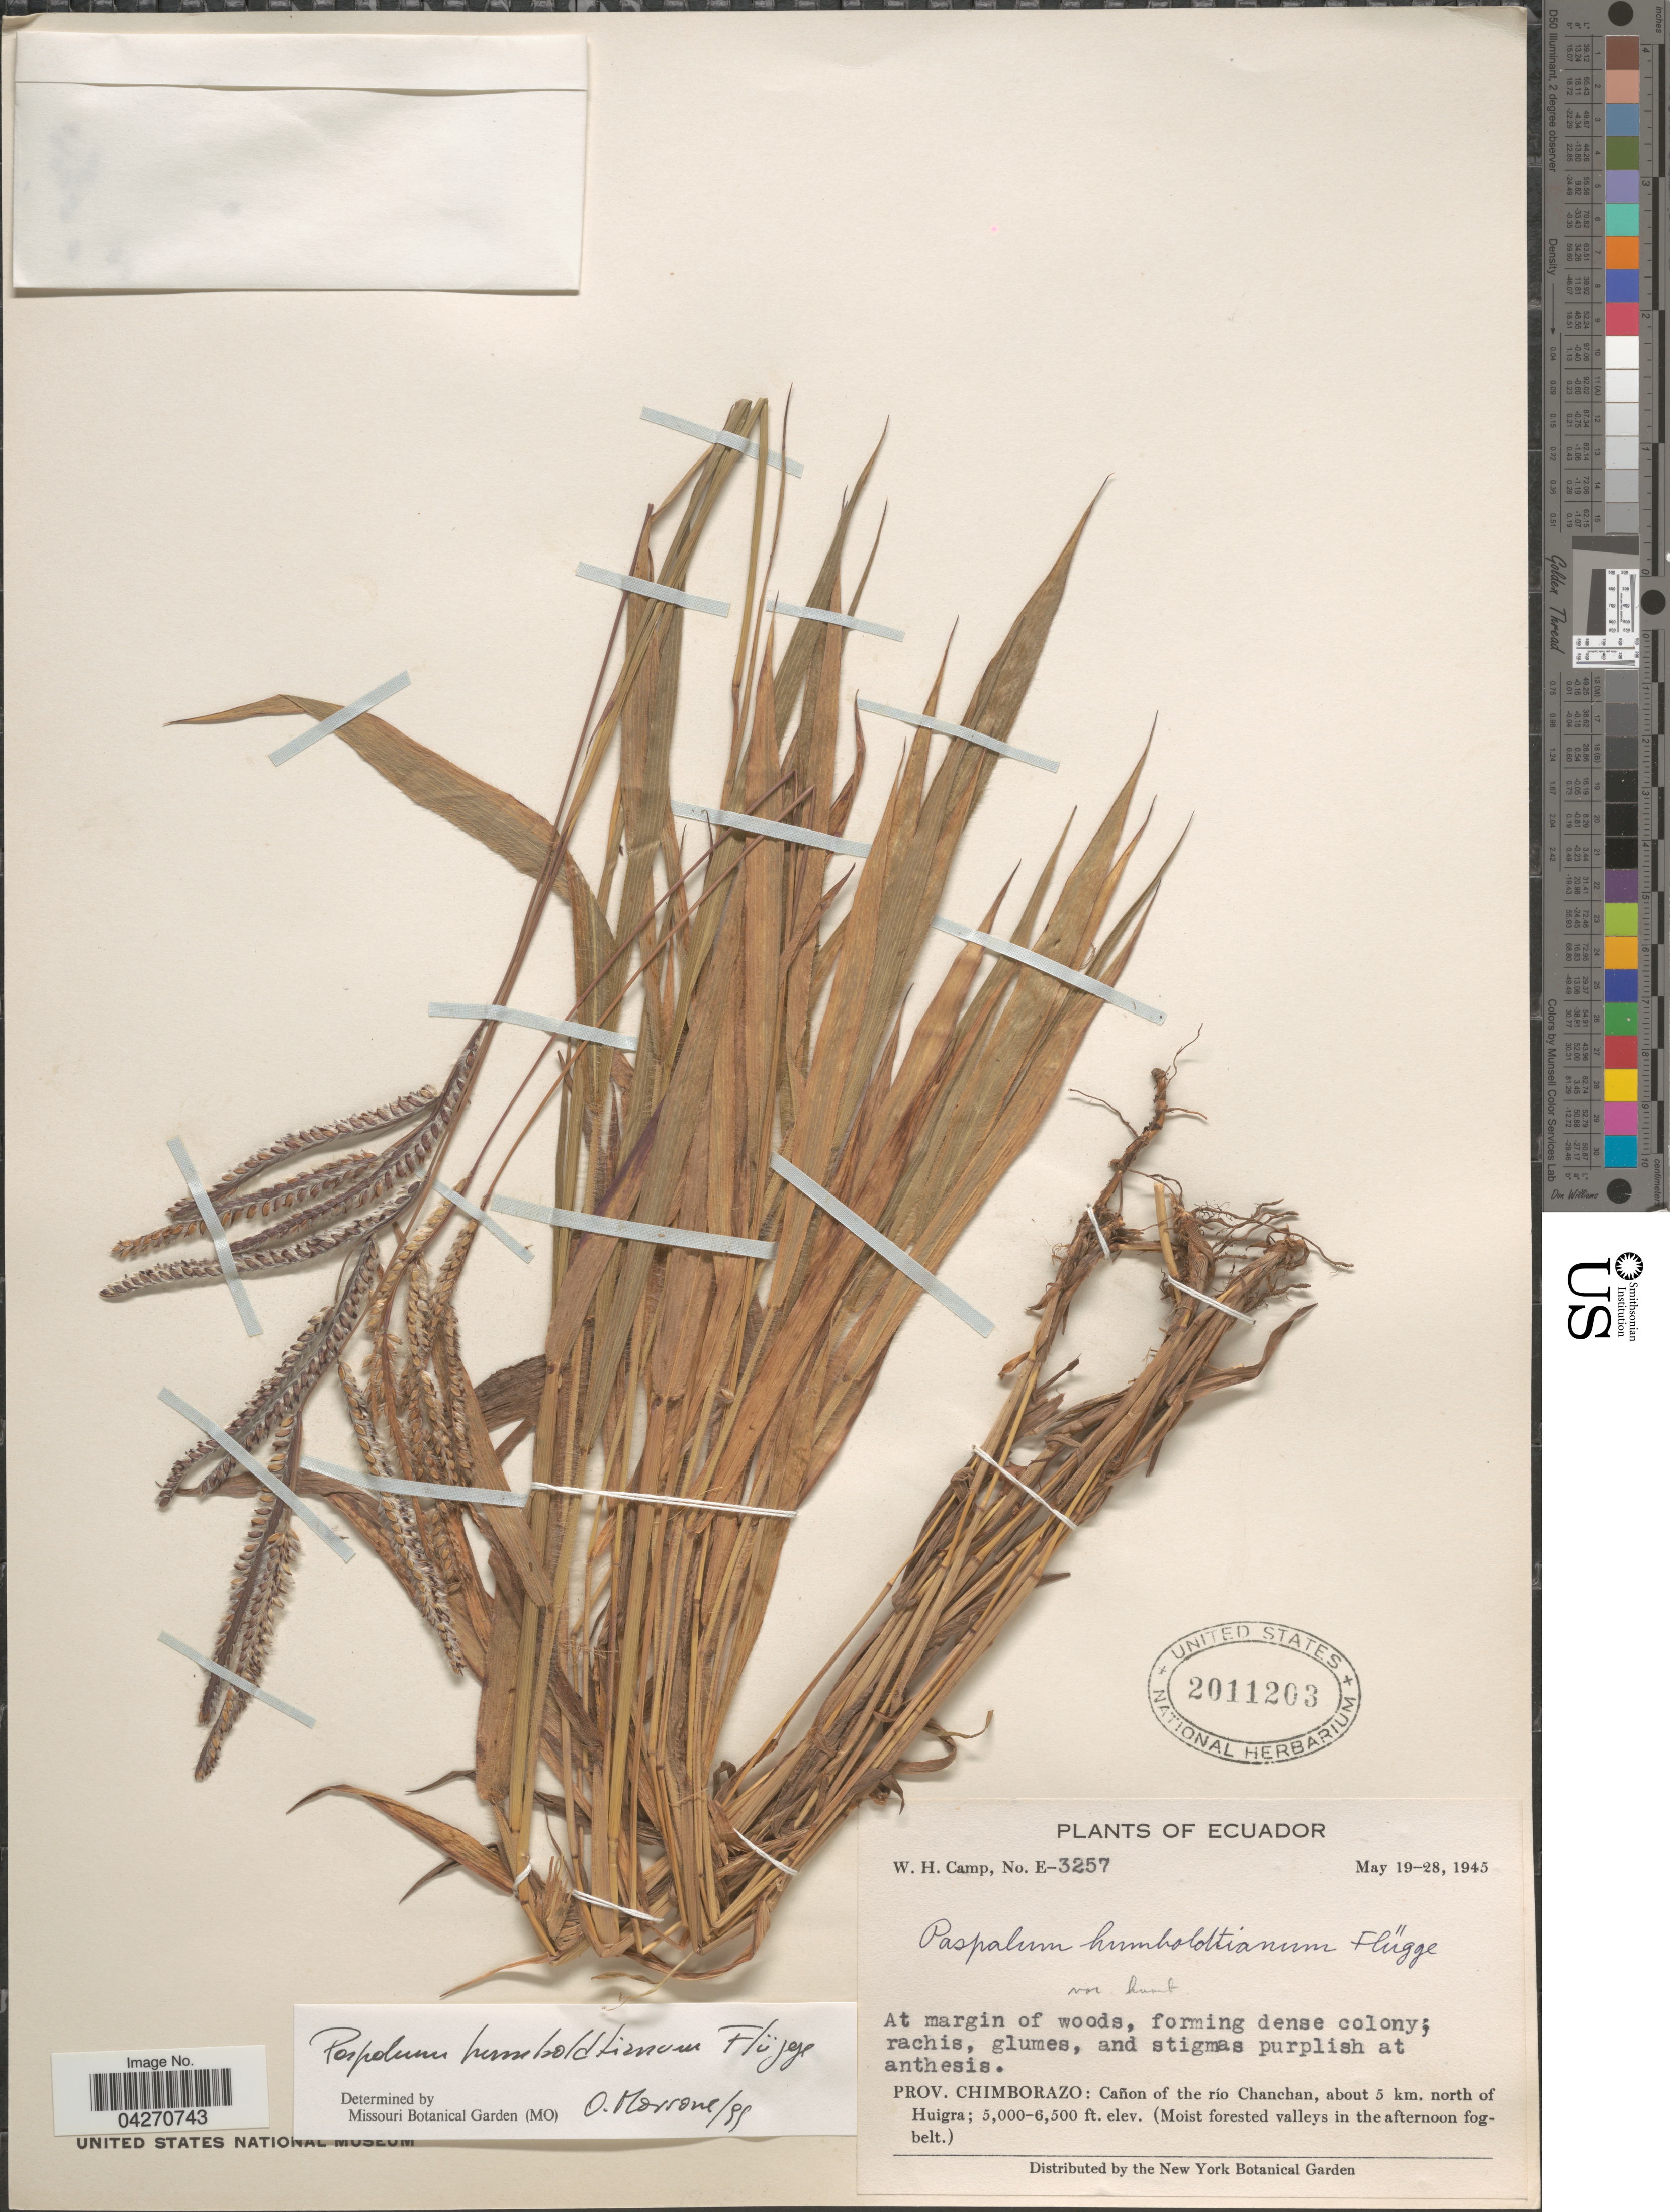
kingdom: Plantae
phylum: Tracheophyta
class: Liliopsida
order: Poales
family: Poaceae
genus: Paspalum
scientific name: Paspalum humboldtianum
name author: Flüggé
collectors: W. H. Camp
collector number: E-3257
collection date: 1945-05-19/1945-05-28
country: Ecuador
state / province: Chimborazo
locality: Cañon of the río Chanchan, about 5 km. north of Huigra. (Moist forested valleys in the aftermoom fogbelt).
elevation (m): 1524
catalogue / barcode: US 2011203